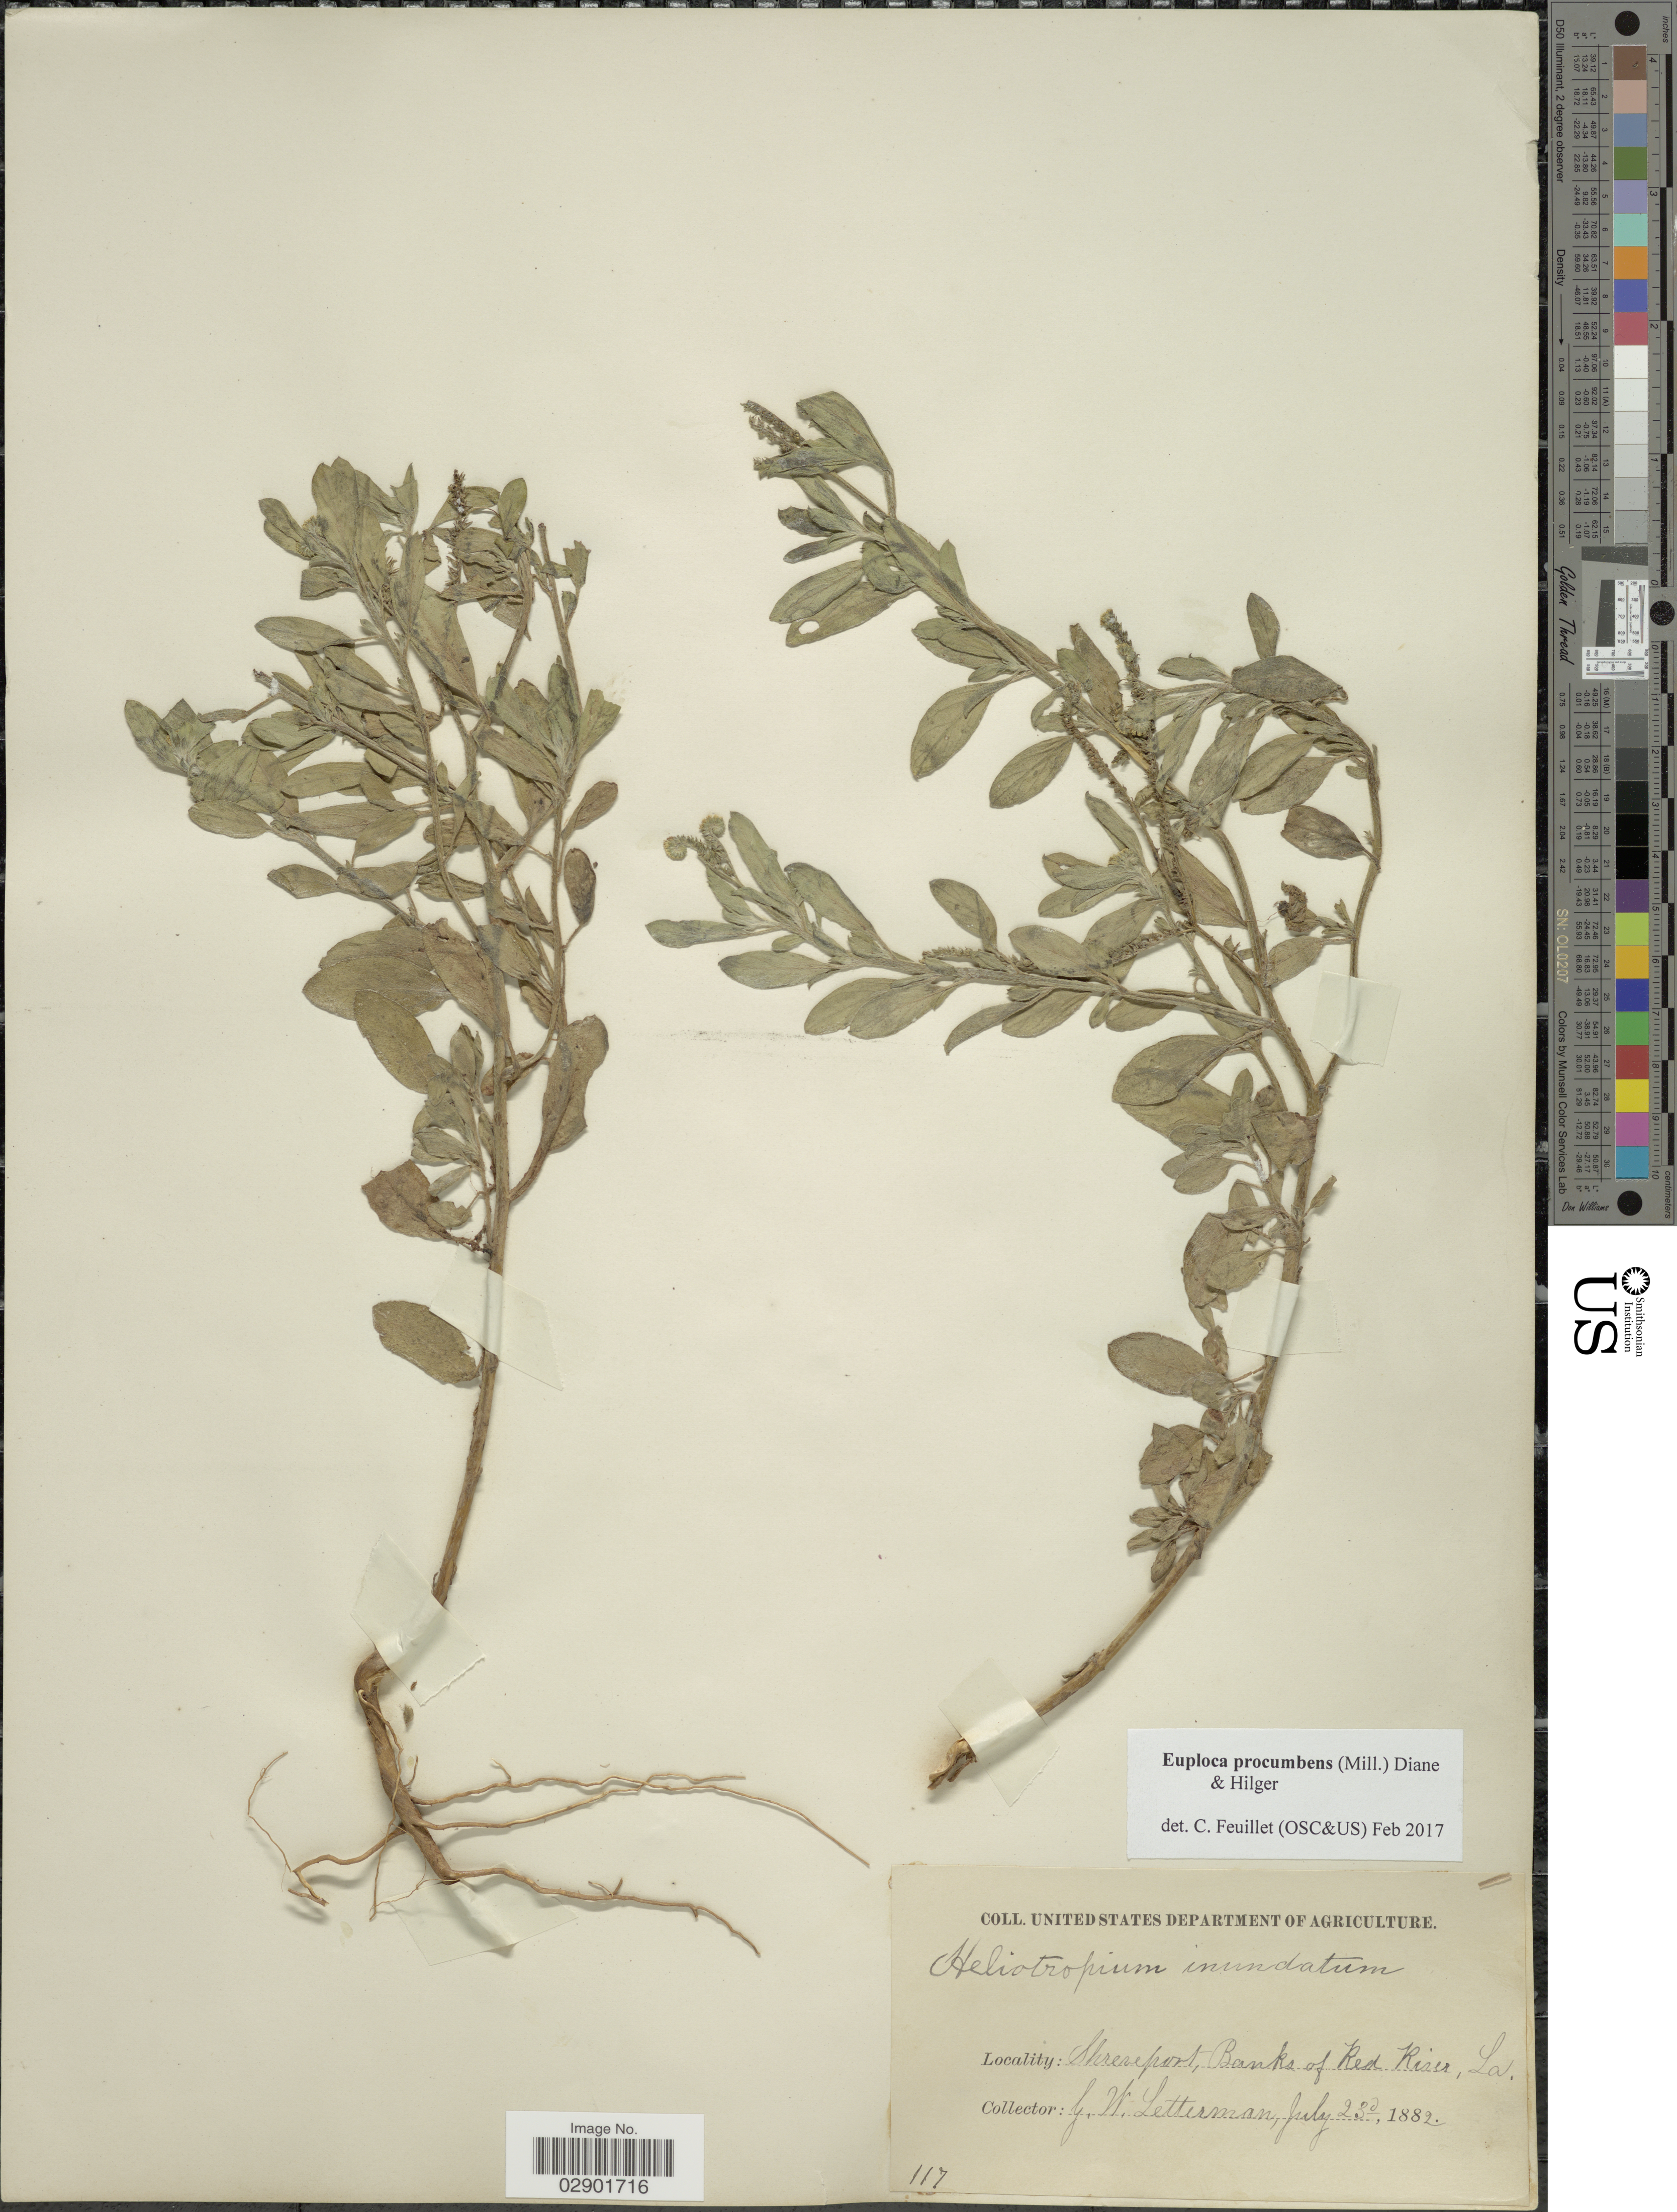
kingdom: Plantae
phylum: Tracheophyta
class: Magnoliopsida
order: Boraginales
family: Heliotropiaceae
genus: Euploca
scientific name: Euploca procumbens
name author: (Mill.) Diane & Hilger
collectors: G. W. Letterman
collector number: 117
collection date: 1882-07-23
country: United States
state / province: Louisiana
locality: Shreveport, Banks of Red River, La.